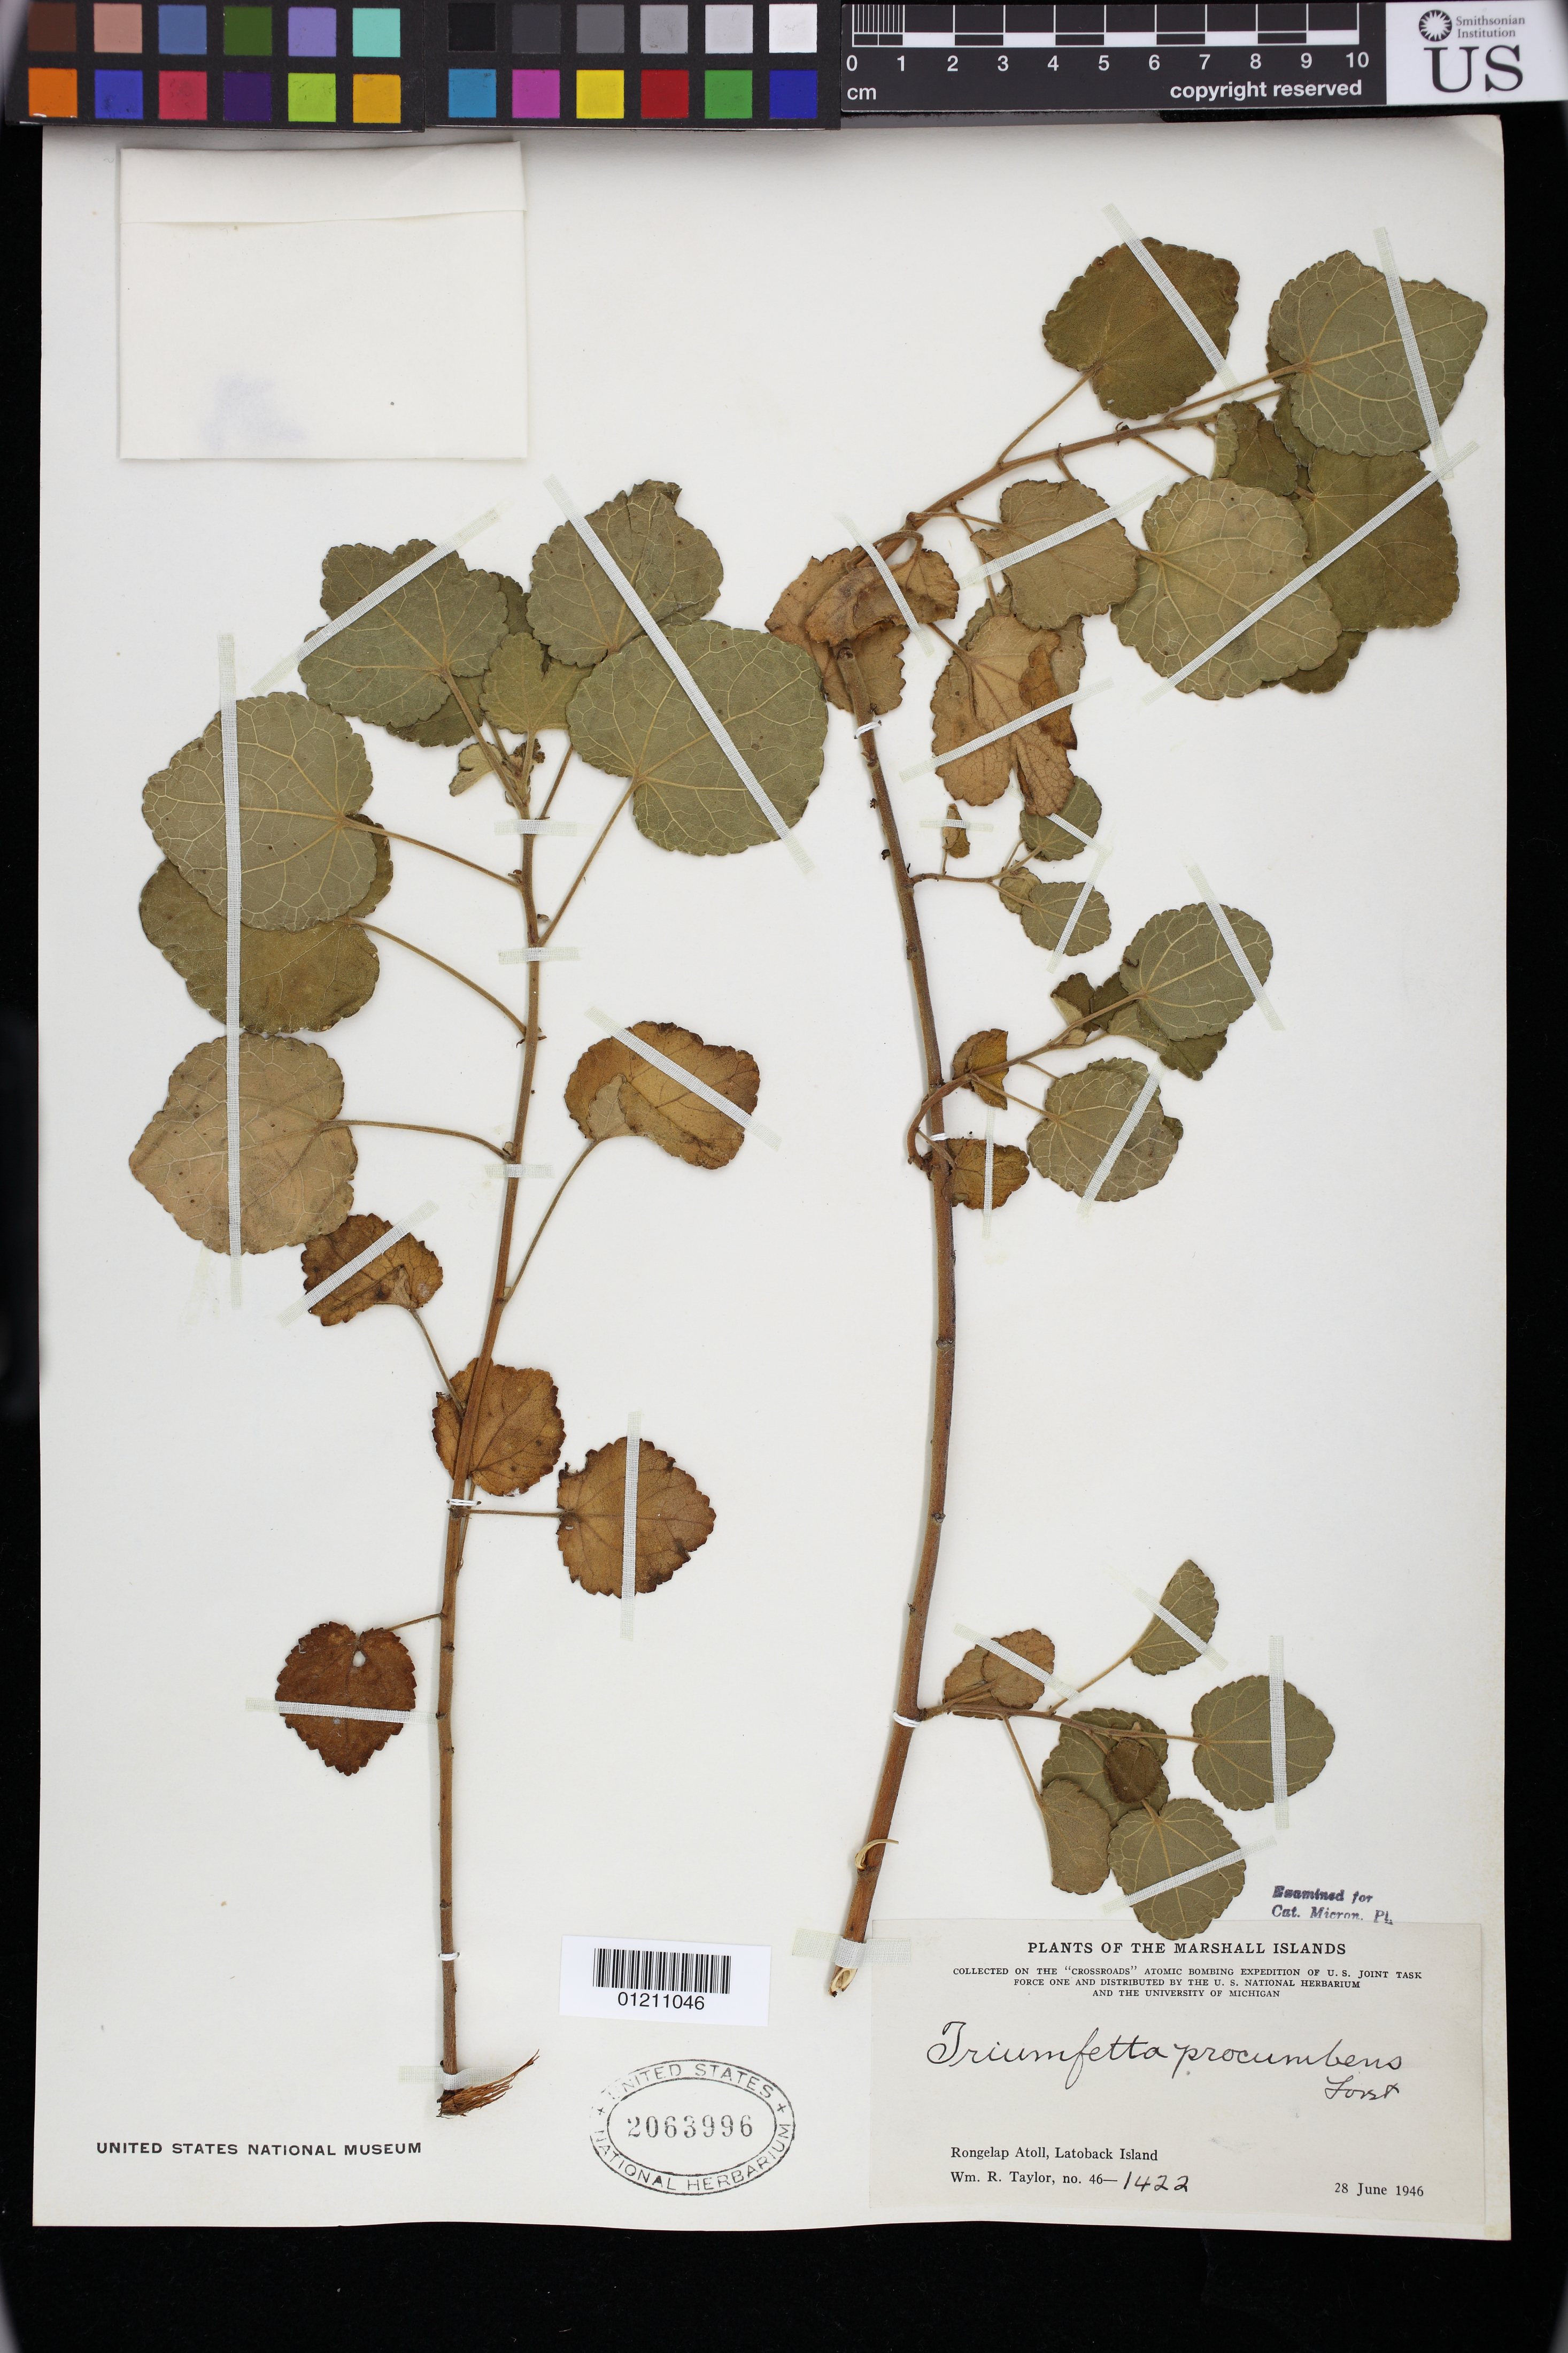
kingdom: Plantae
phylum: Tracheophyta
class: Magnoliopsida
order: Malvales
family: Malvaceae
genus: Triumfetta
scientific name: Triumfetta procumbens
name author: G. Forst.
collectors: W. R. Taylor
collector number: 46-1422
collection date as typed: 28 Jun 1946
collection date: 1946-06-28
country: Marshall Islands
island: Rongrik Atoll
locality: Marshall Islands: Rongelap Atoll, Latoback Island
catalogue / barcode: US 2063996